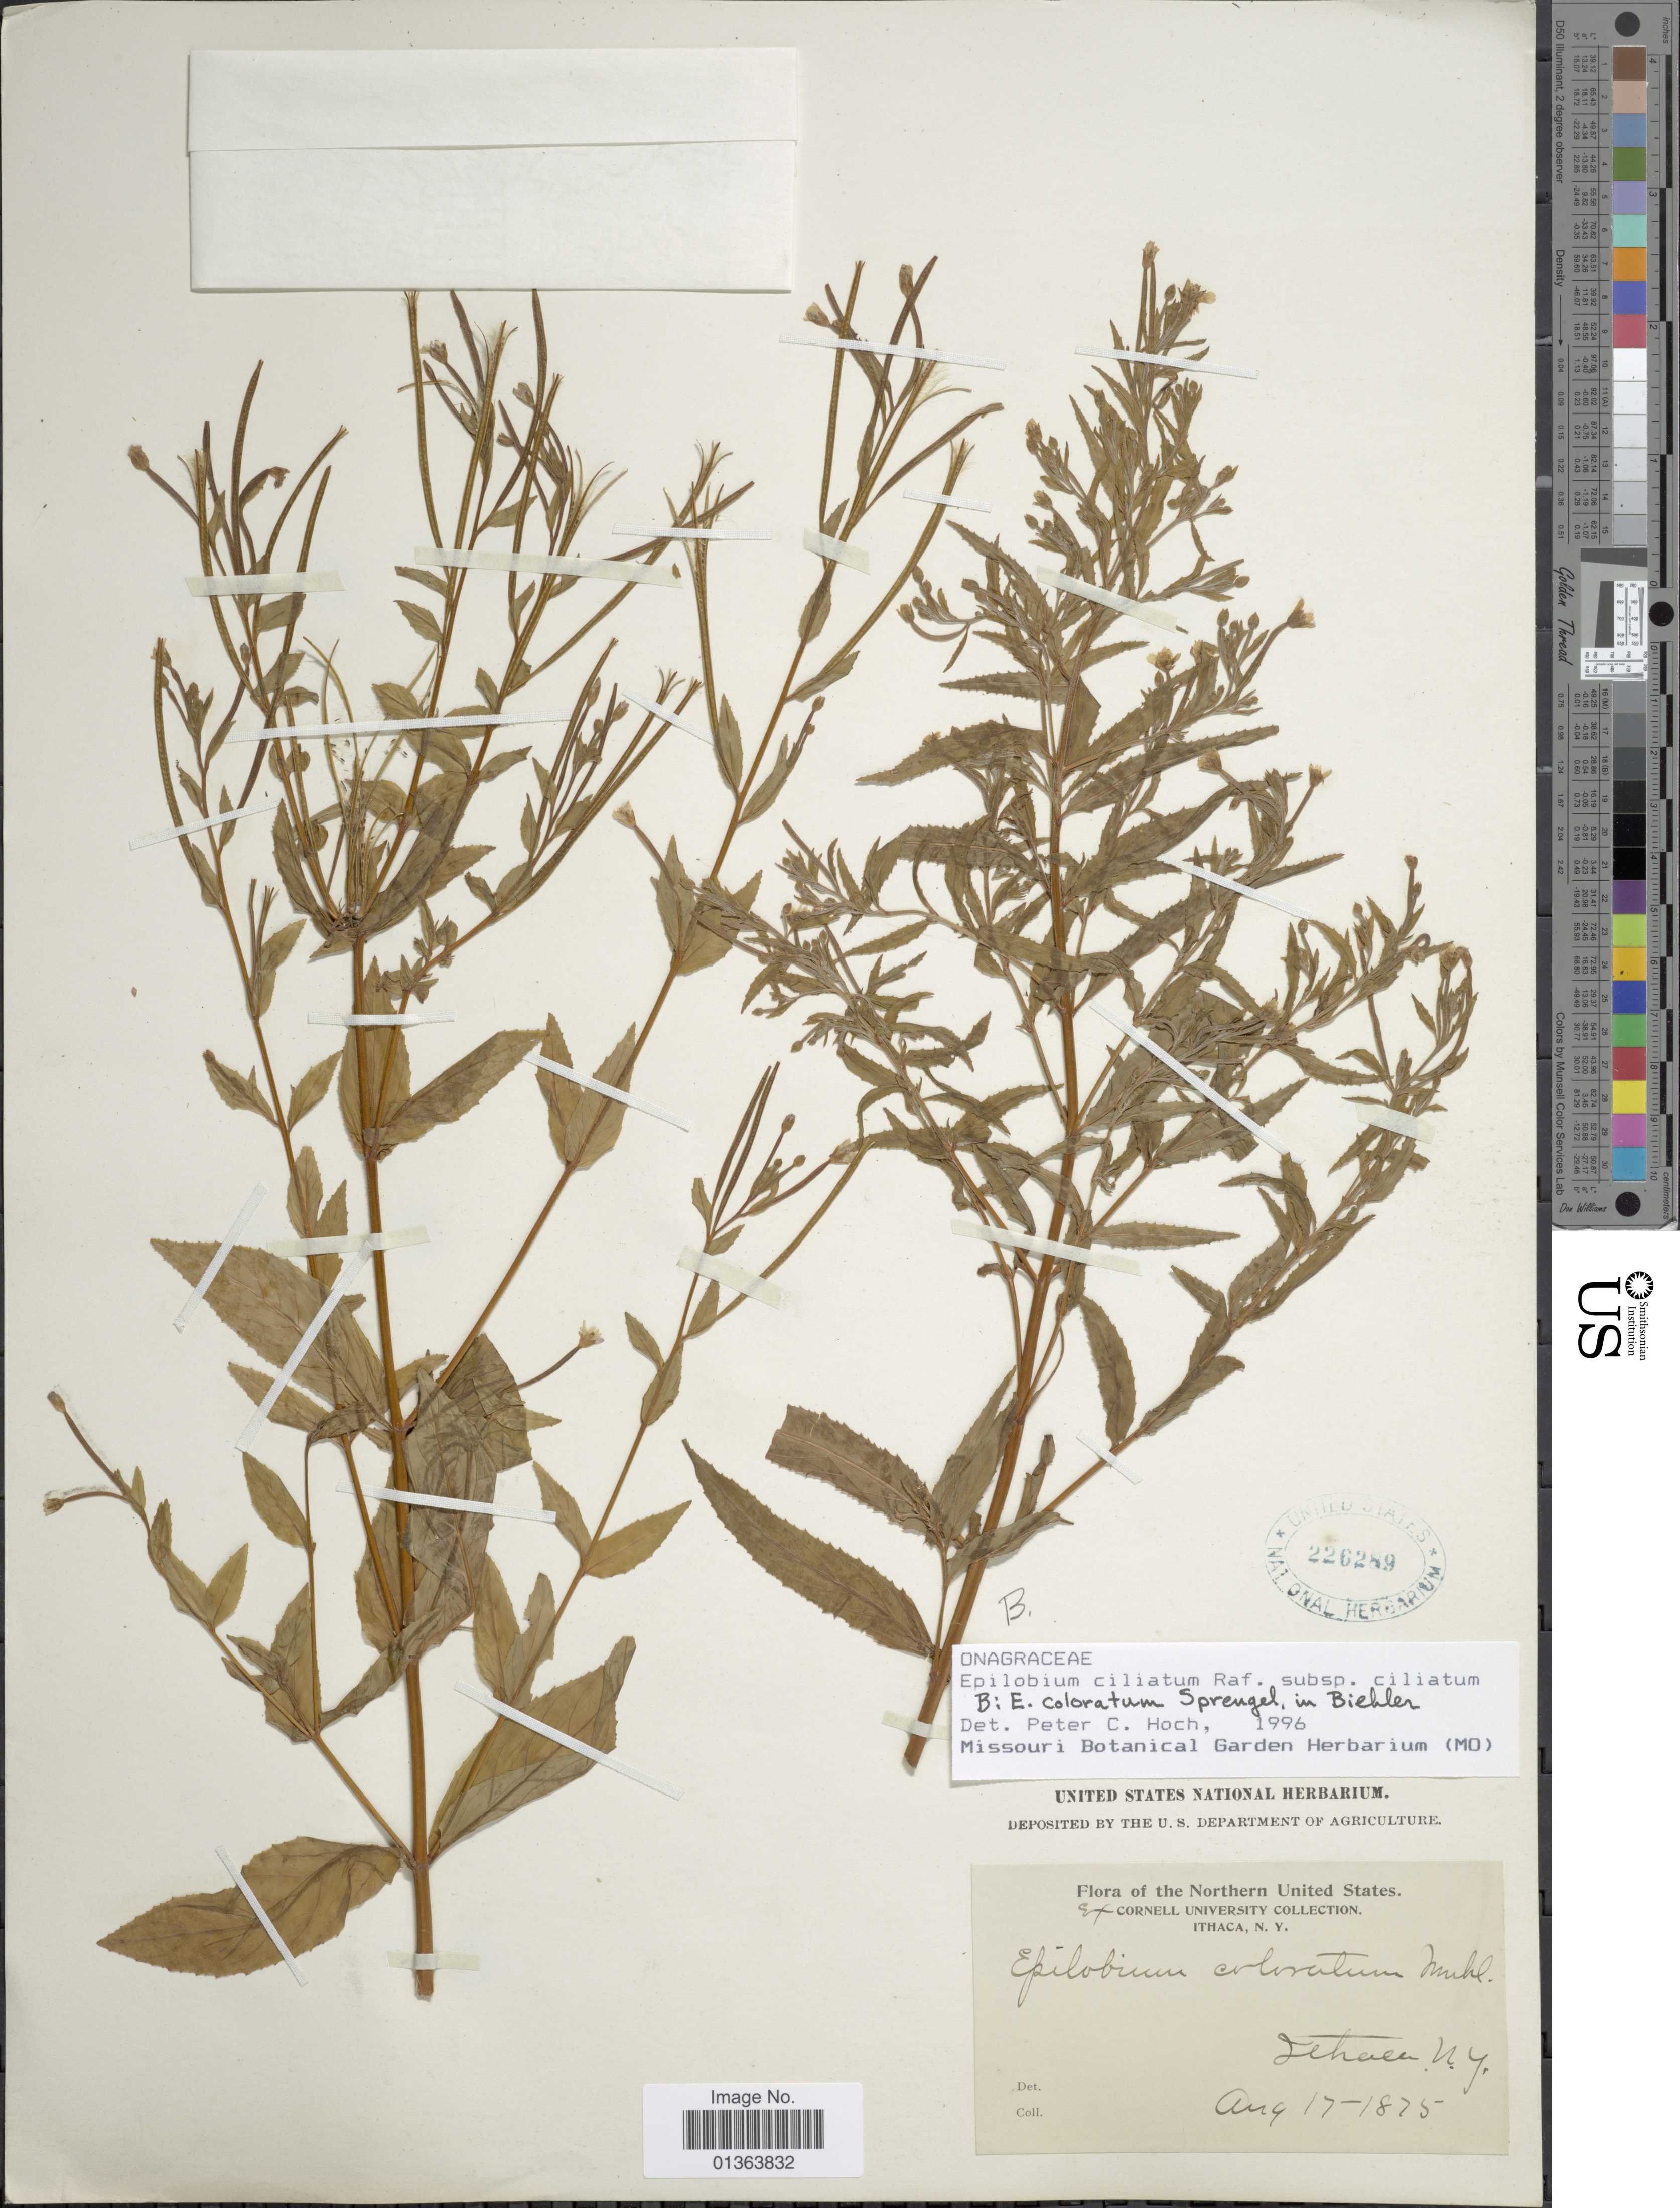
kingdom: Plantae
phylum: Tracheophyta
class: Magnoliopsida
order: Myrtales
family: Onagraceae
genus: Epilobium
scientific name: Epilobium ciliatum subsp. ciliatum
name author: Raf.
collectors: Cornell University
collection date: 1875-08-17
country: United States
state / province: New York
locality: Ithaca.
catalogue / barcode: US 226289